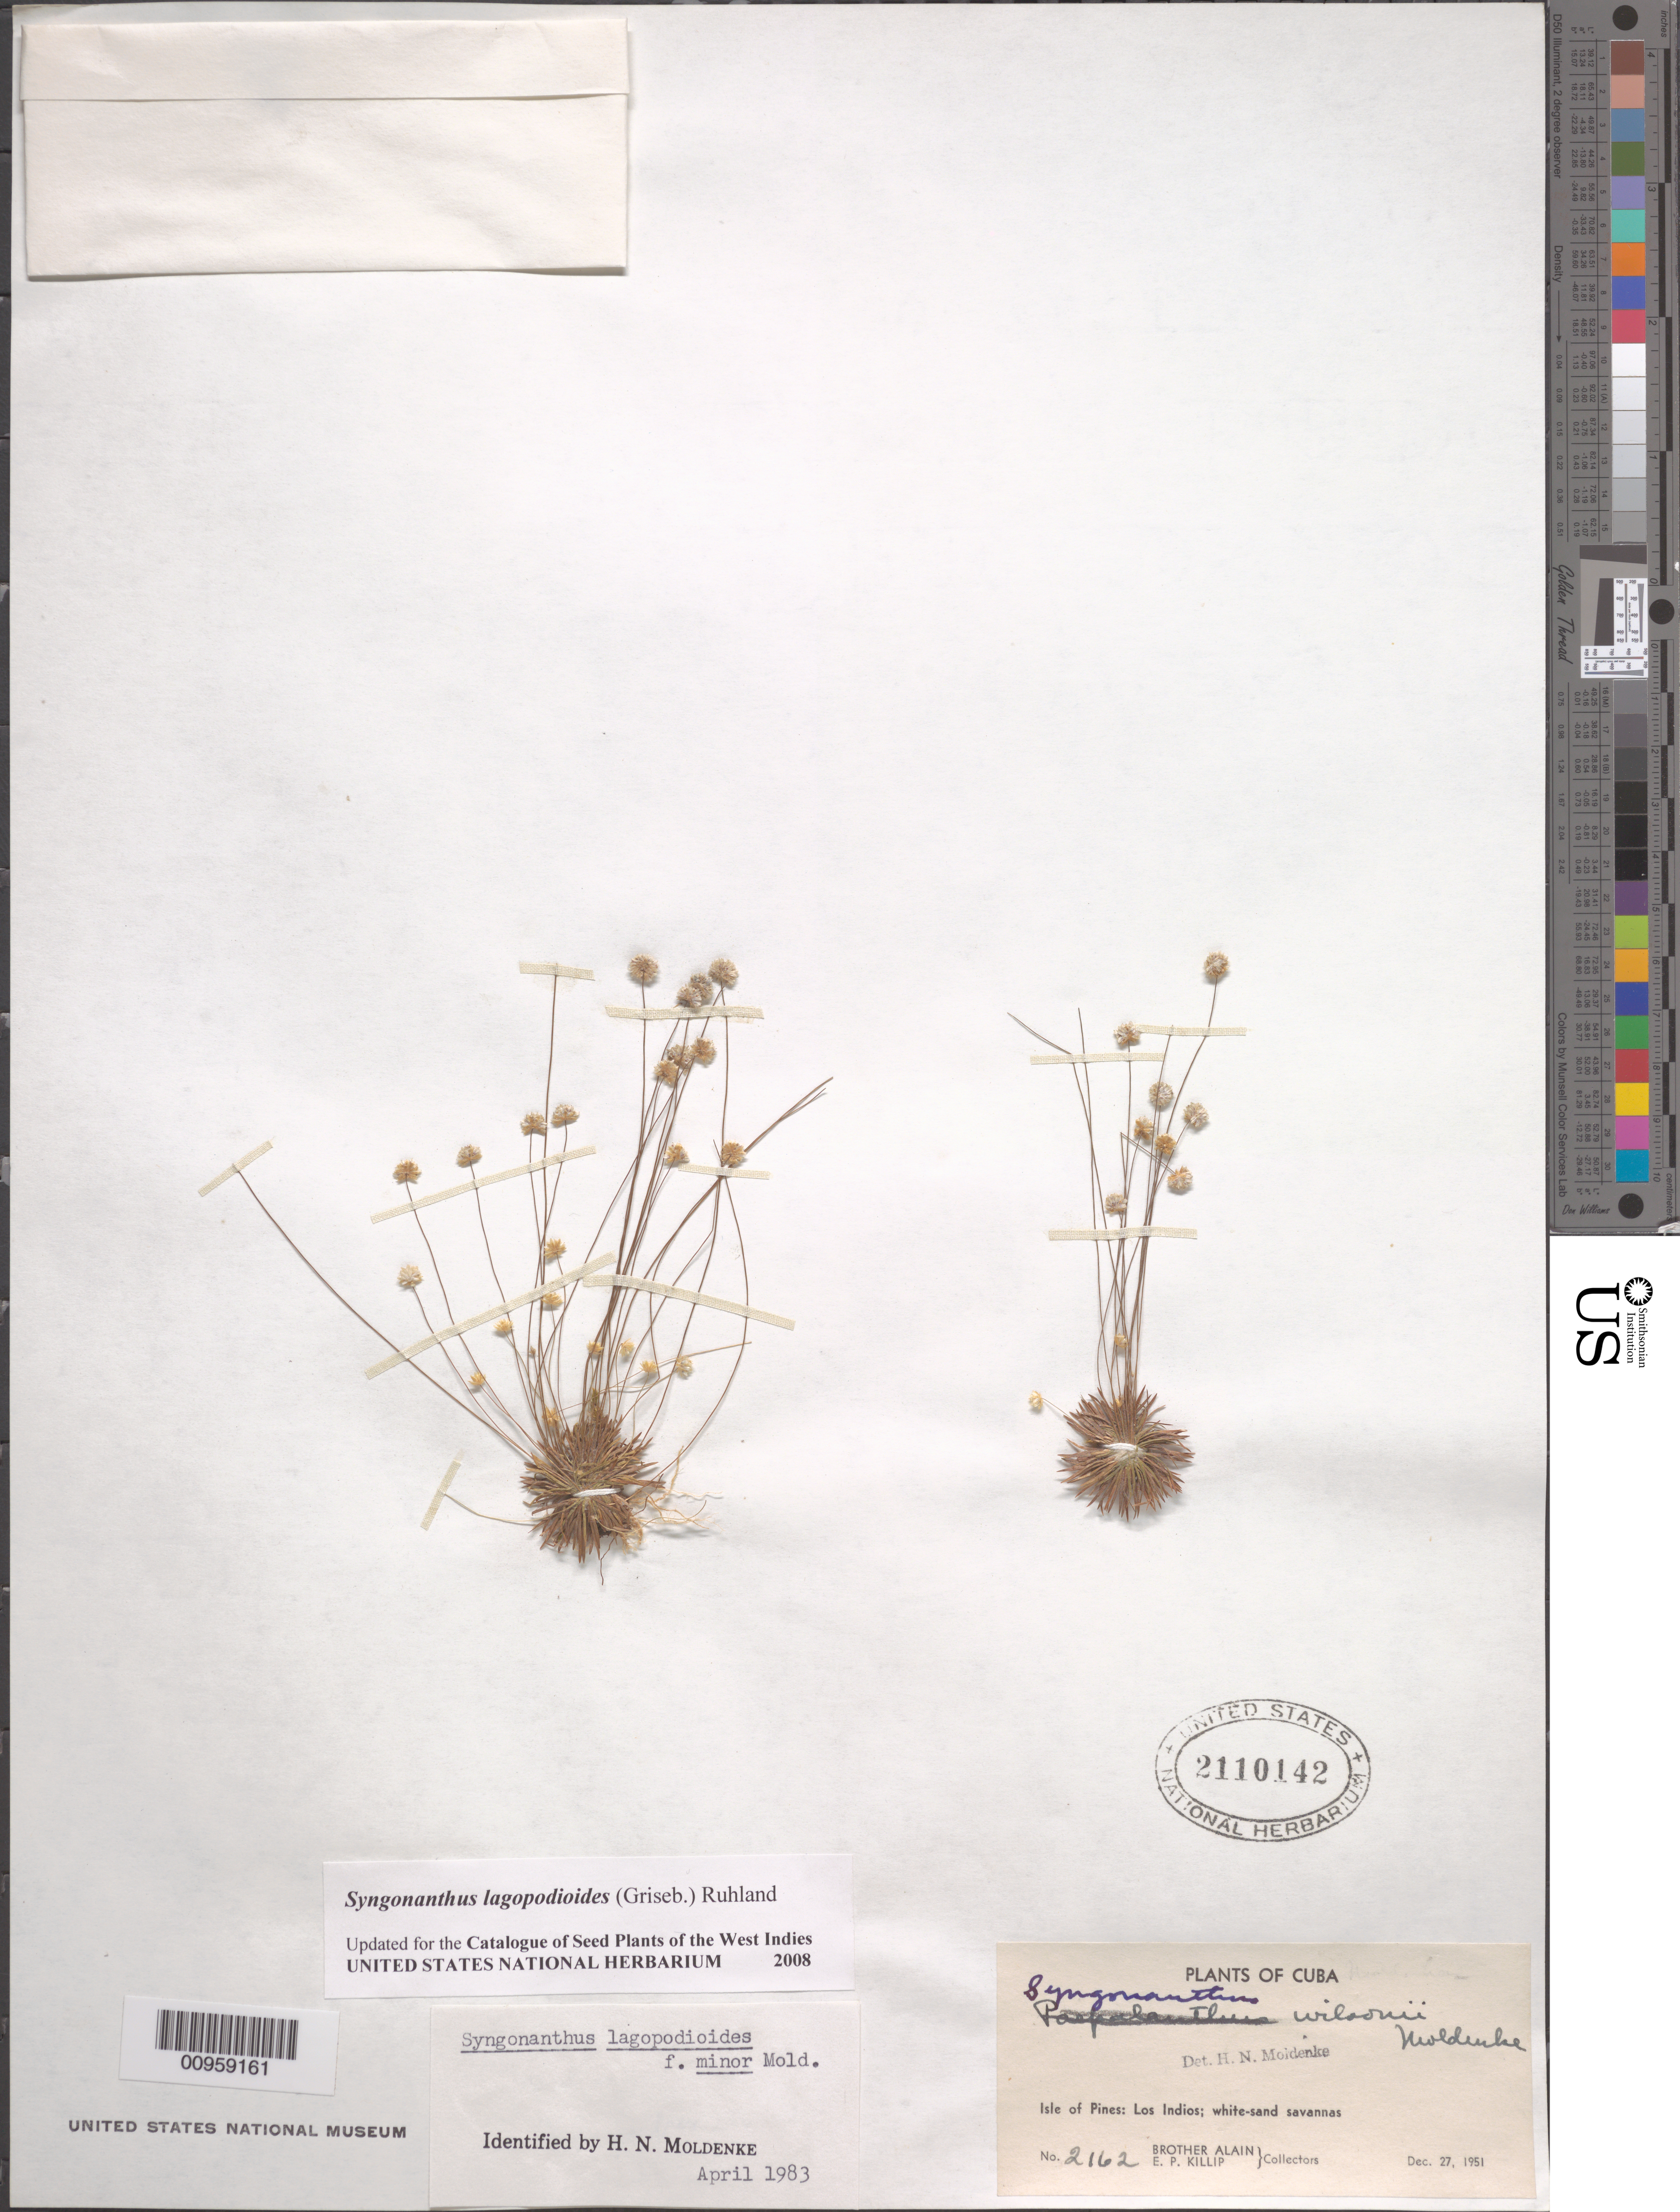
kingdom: Plantae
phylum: Tracheophyta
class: Liliopsida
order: Poales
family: Eriocaulaceae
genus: Syngonanthus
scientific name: Syngonanthus lagopodioides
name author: (Griseb.) Ruhland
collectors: A. H. Liogier & E. P. Killip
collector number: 2162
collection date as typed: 27 Dec 1951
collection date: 1951-12-27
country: Cuba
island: Isla de la Juventud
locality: Los Indios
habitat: White-sand savannas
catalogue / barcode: US 2110142